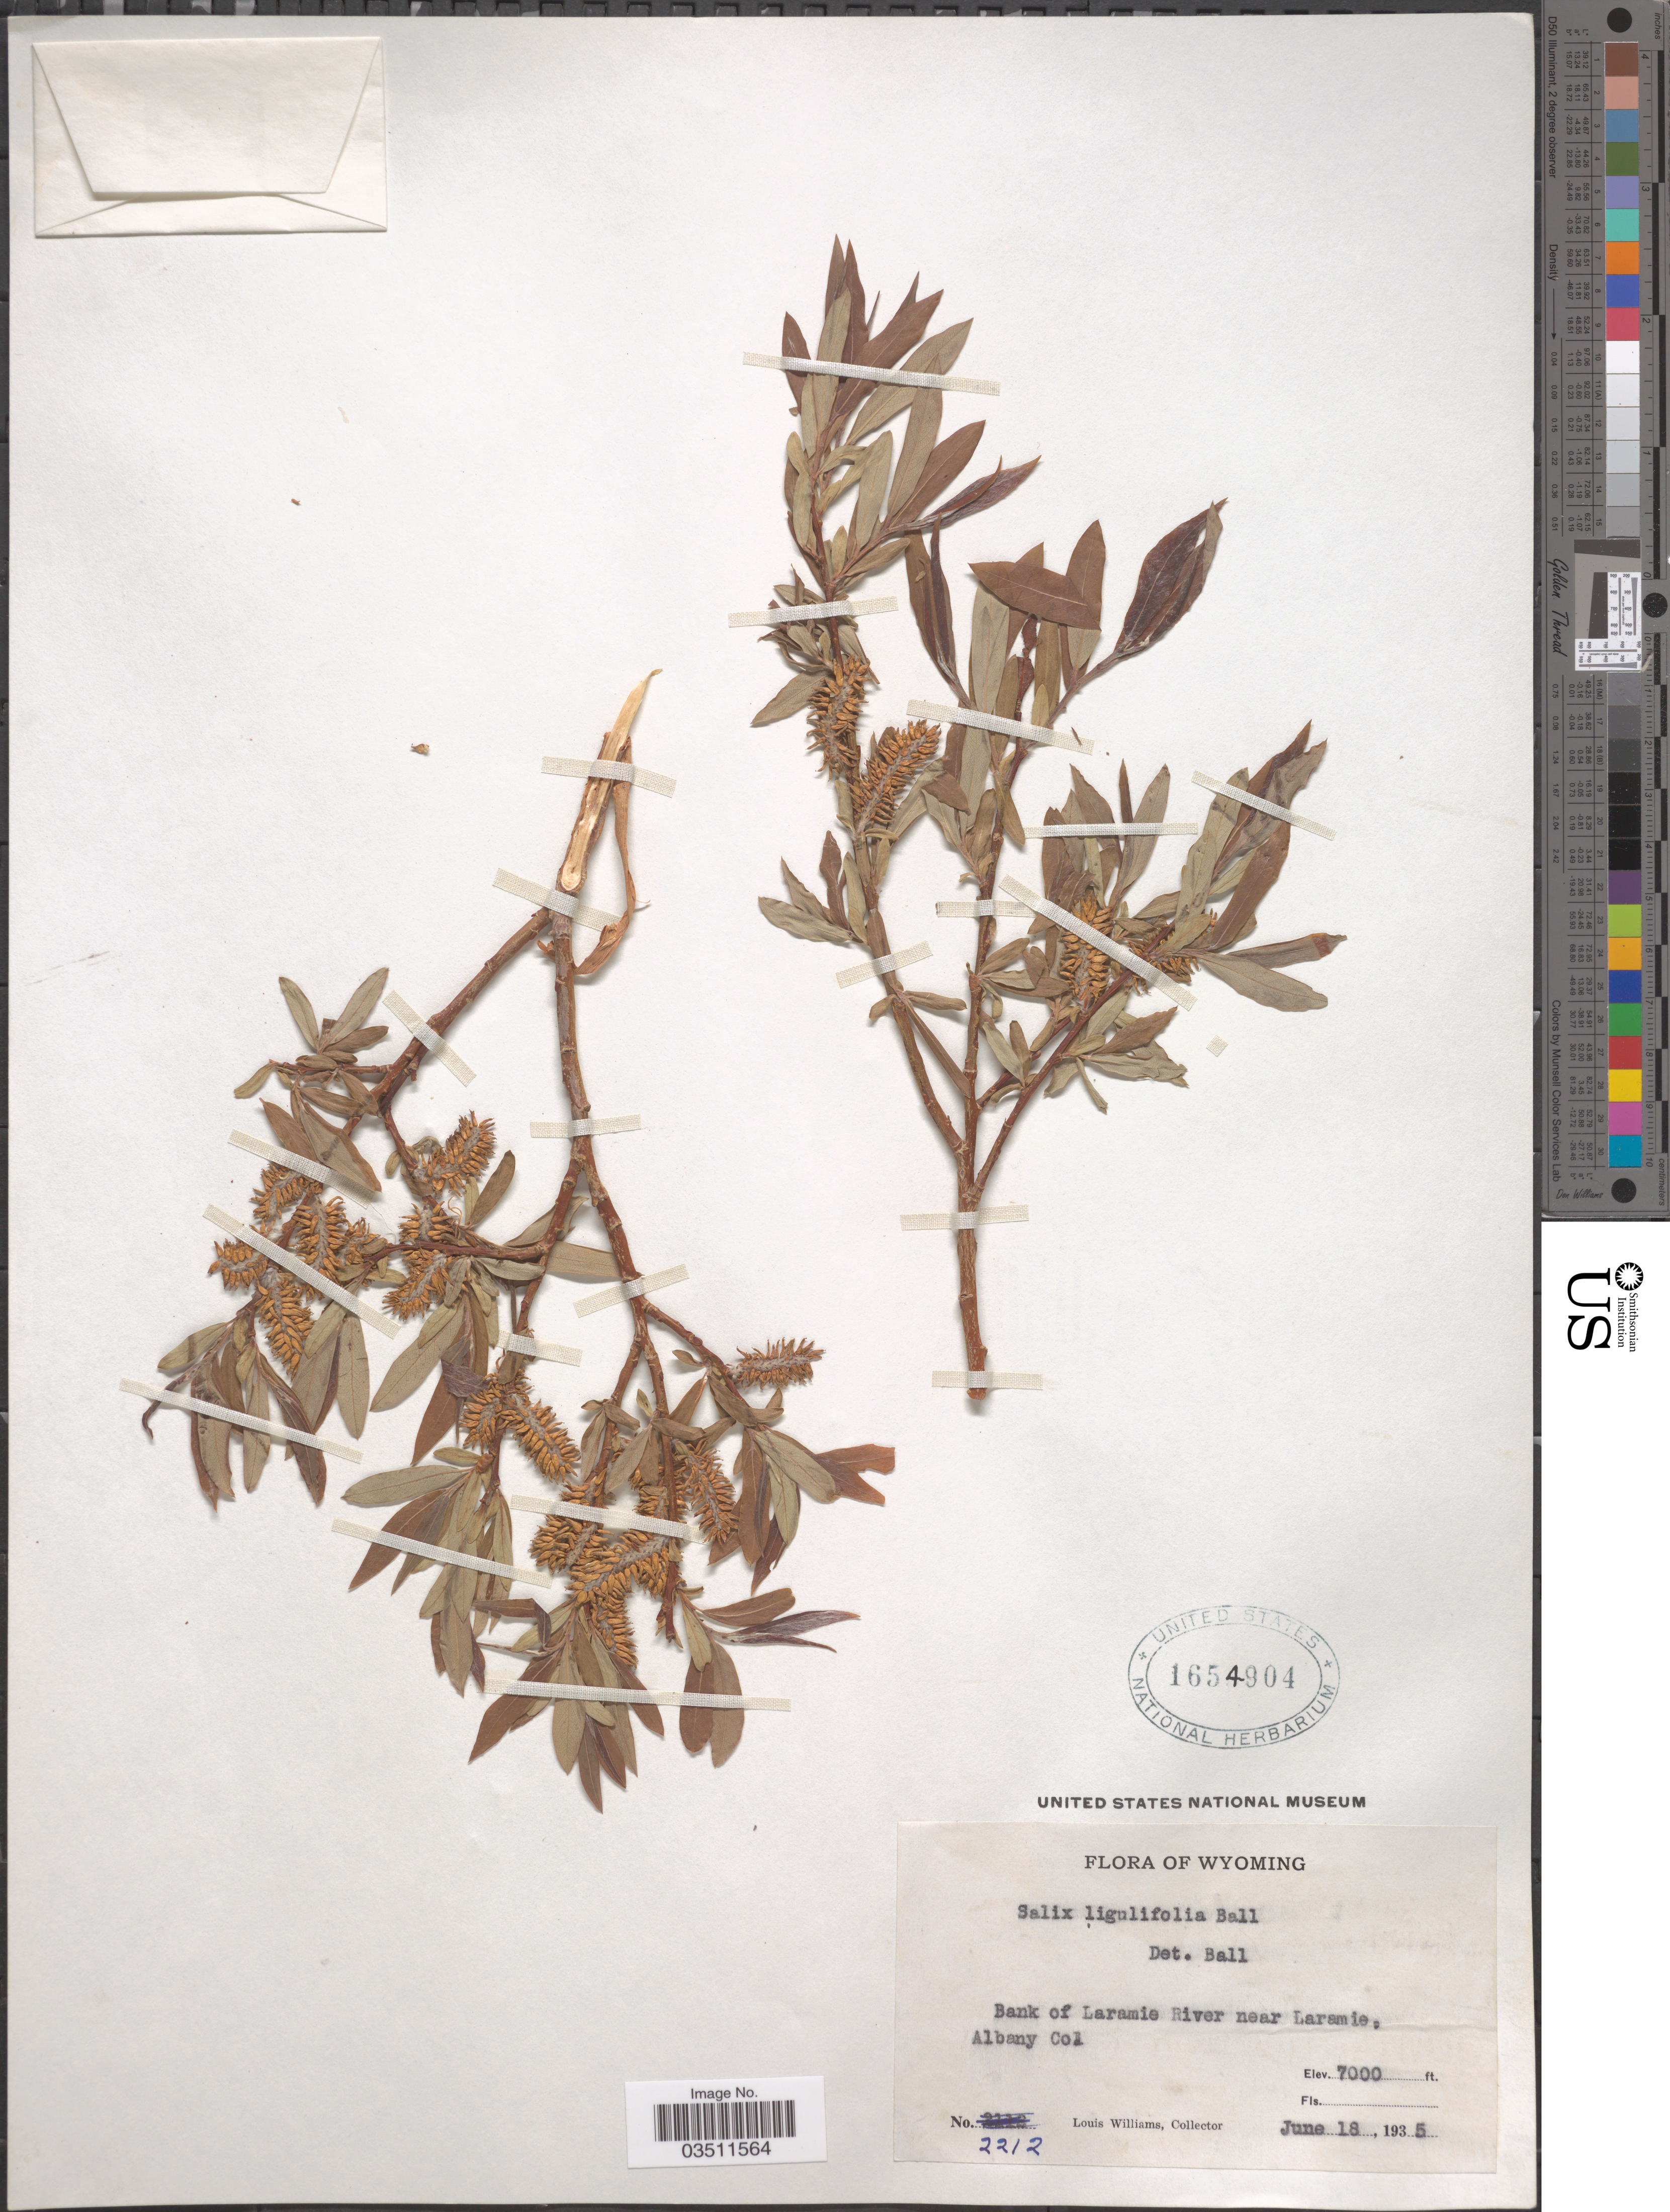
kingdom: Plantae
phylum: Tracheophyta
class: Magnoliopsida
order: Malpighiales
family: Salicaceae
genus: Salix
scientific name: Salix ligulifolia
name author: (C.R. Ball) C.R. Ball ex C.K. Schneid.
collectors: L. Williams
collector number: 2212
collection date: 1935-06-18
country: United States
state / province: Wyoming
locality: Bank of Laramie River near Laramie, Albany Col.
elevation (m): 2134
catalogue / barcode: US 1654904